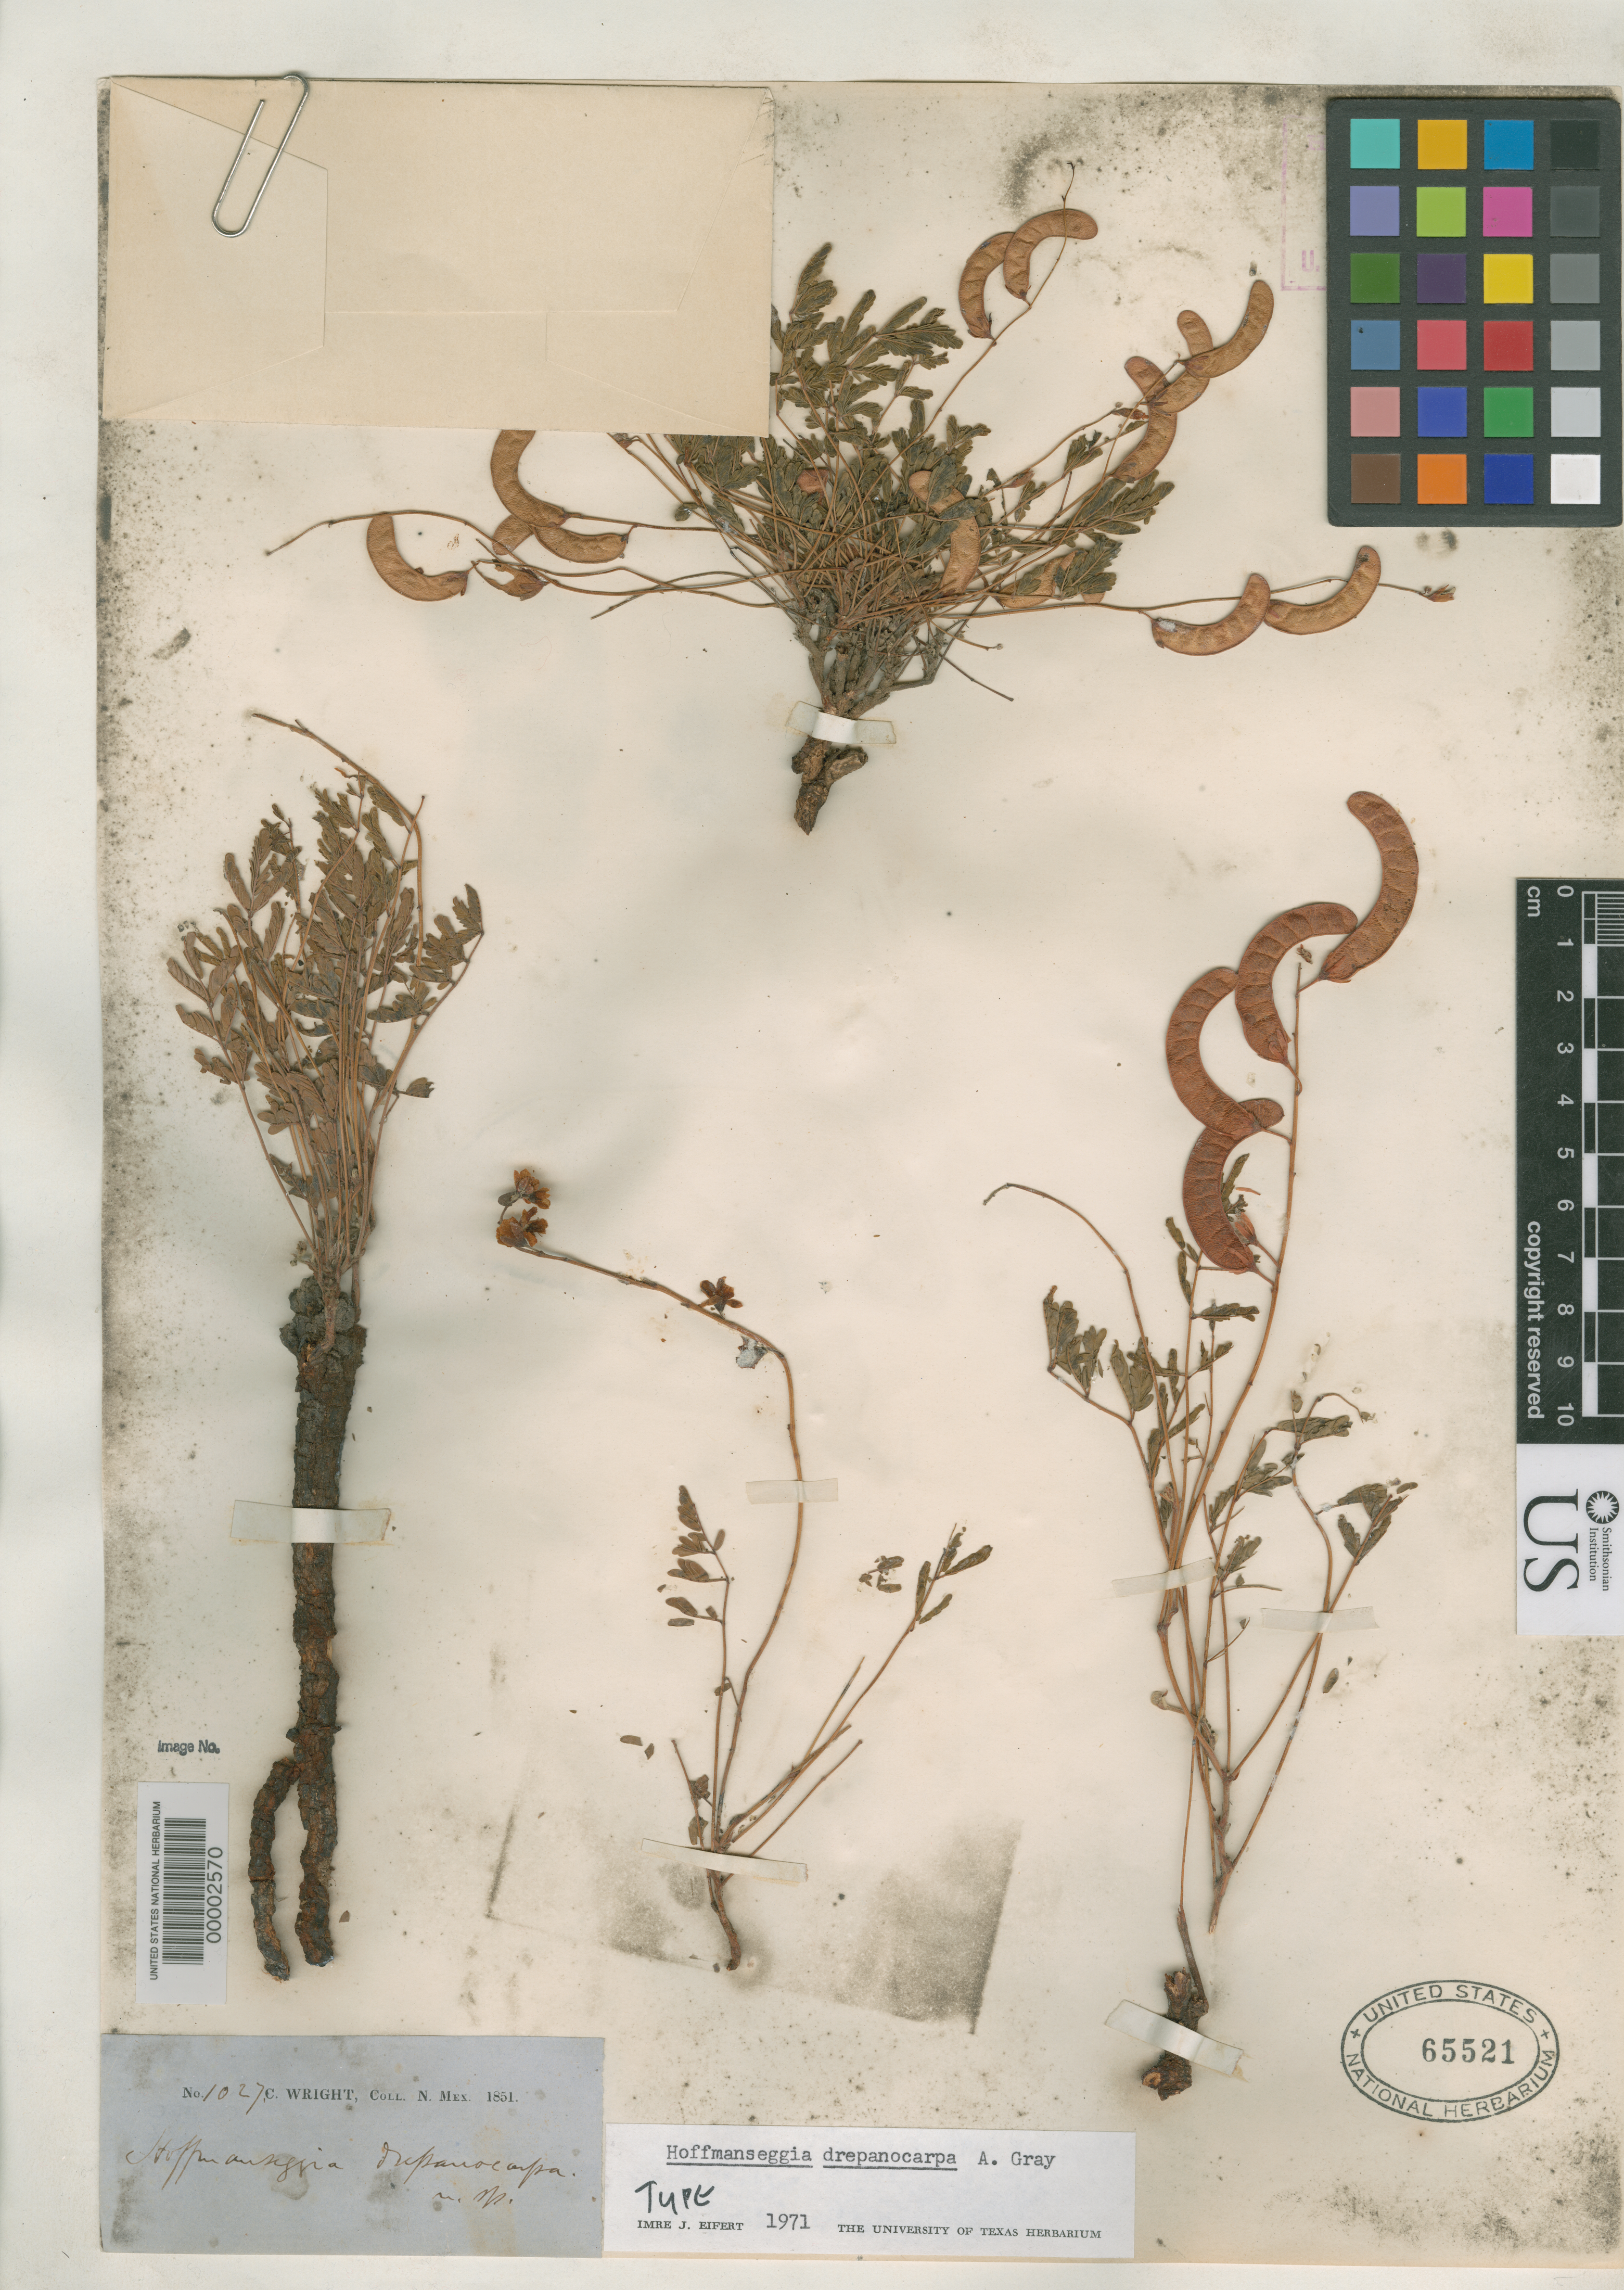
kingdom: Plantae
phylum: Tracheophyta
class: Magnoliopsida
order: Fabales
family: Fabaceae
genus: Hoffmannseggia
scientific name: Hoffmannseggia drepanocarpa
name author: A. Gray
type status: Type Collection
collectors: C. Wright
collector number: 1027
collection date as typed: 1851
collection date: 1851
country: United States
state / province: New Mexico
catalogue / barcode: US 65521